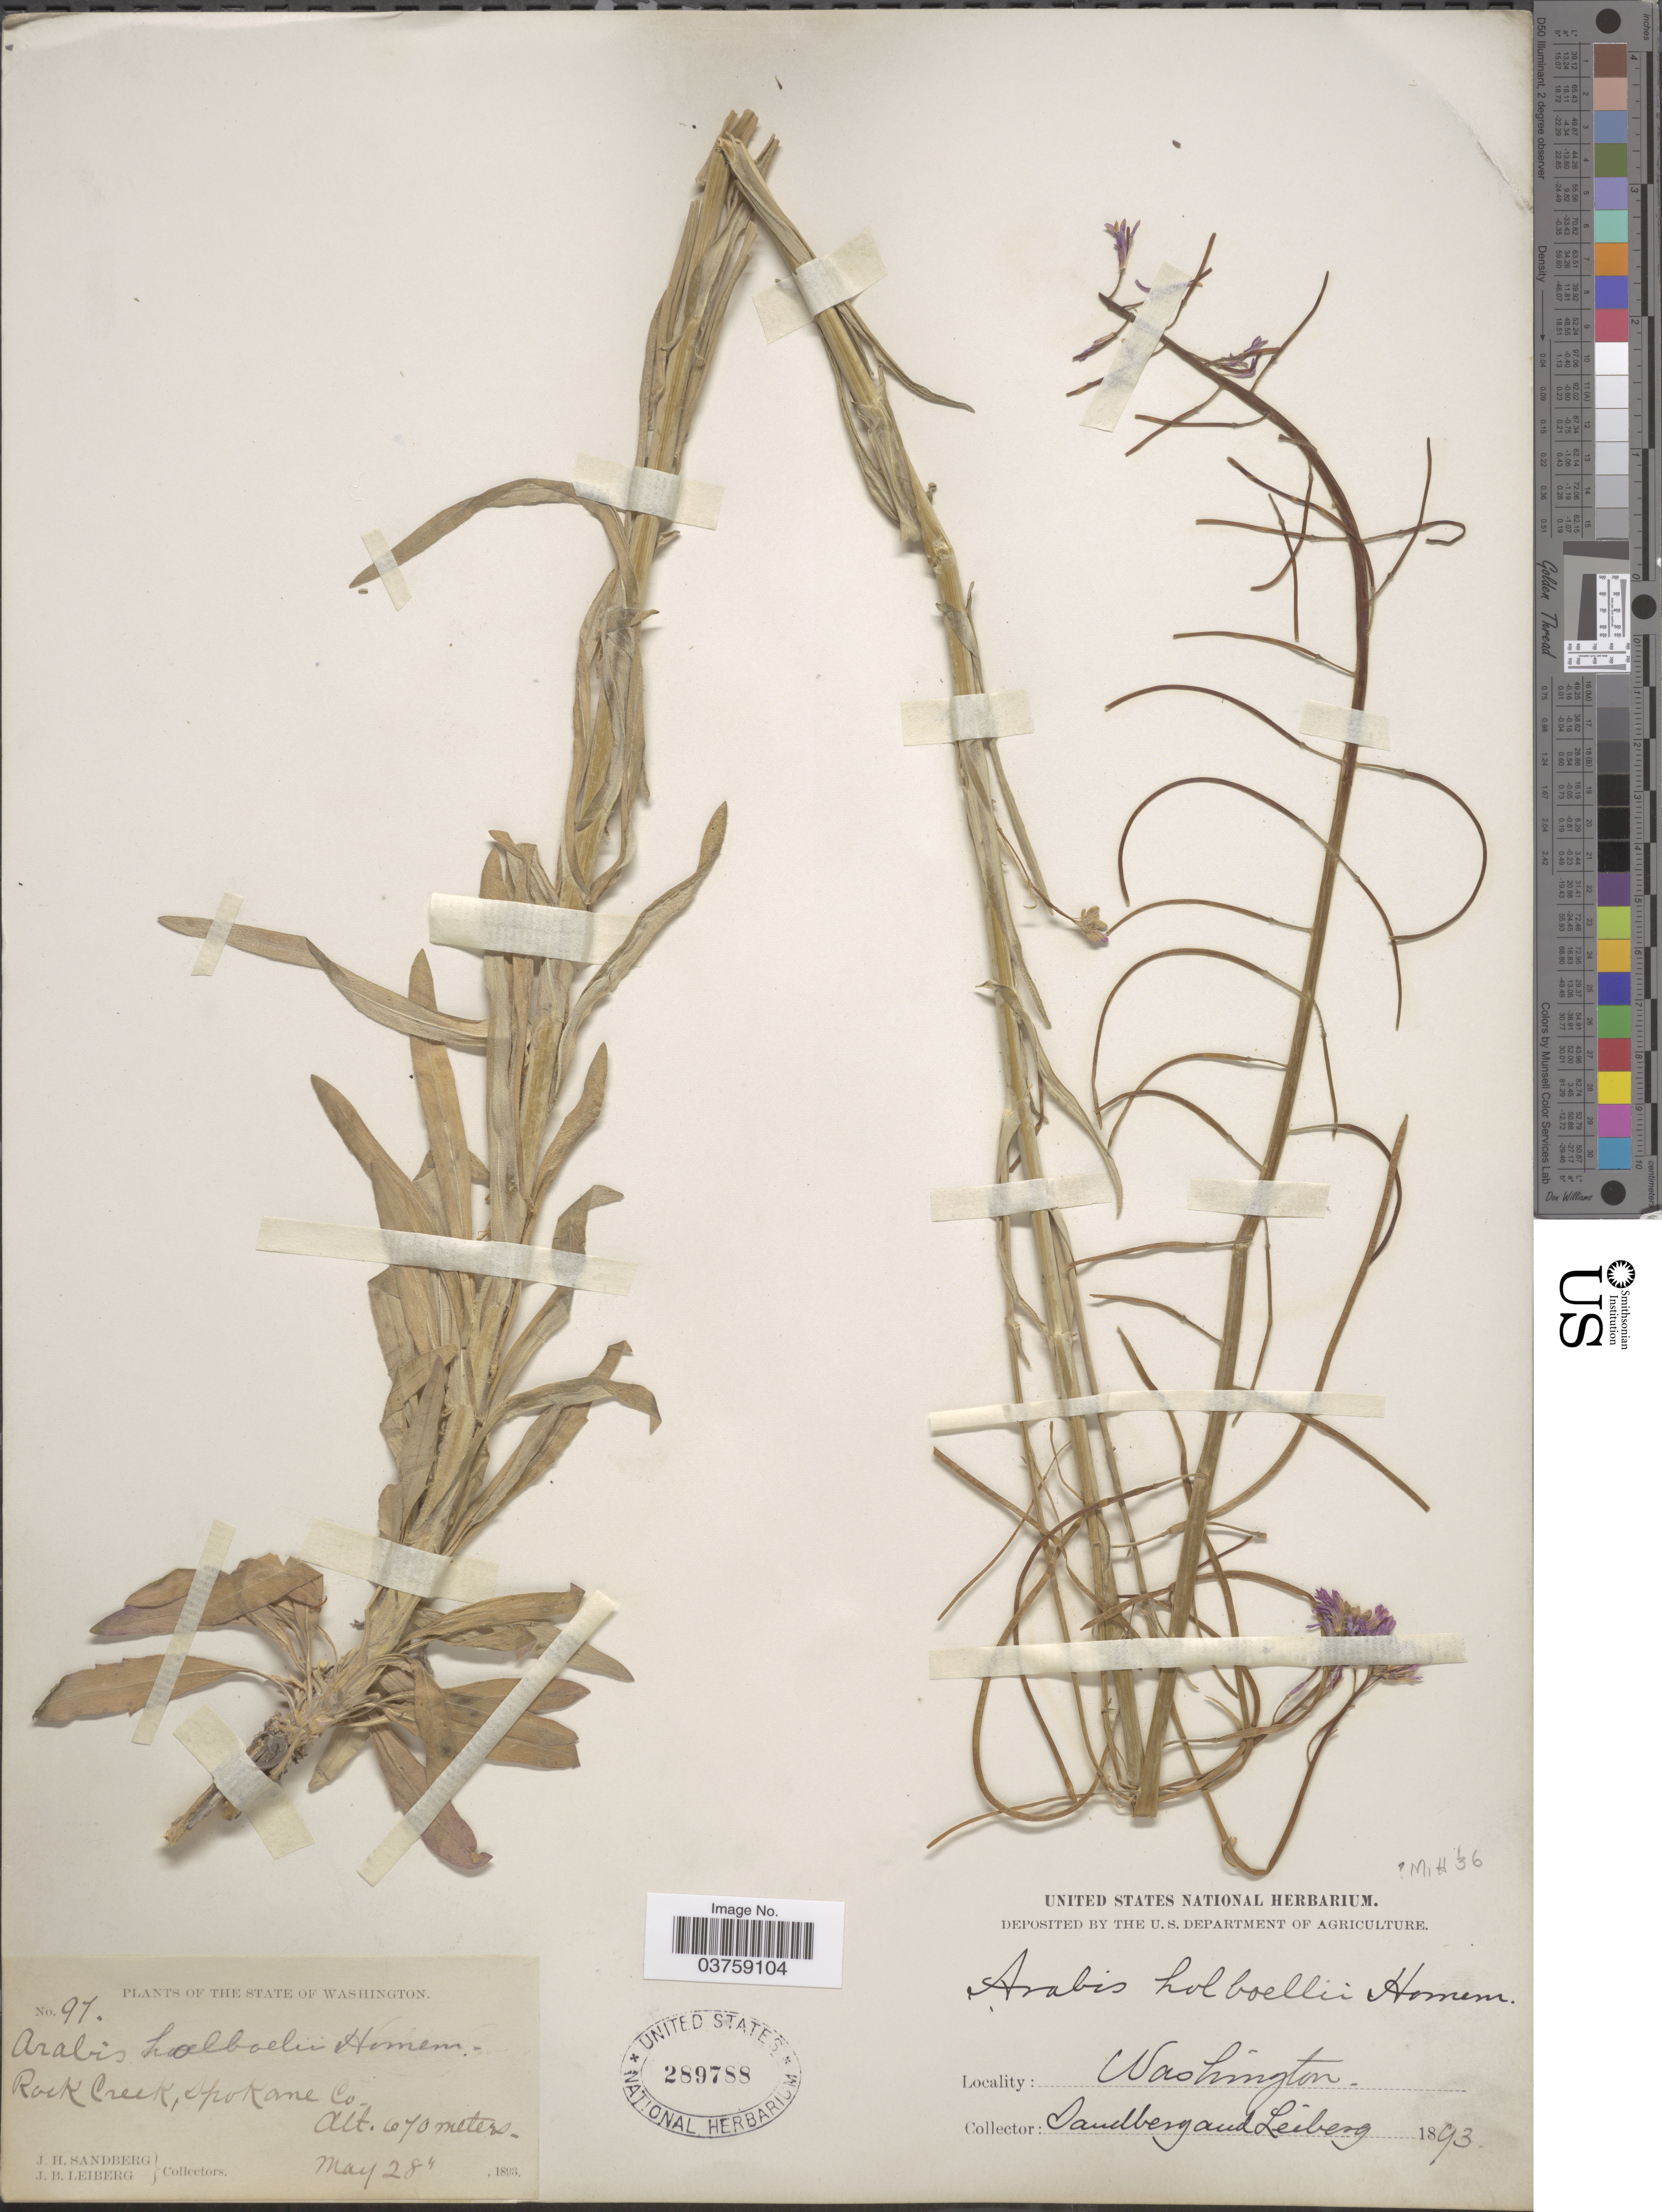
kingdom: Plantae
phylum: Tracheophyta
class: Magnoliopsida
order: Brassicales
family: Brassicaceae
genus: Arabis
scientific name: Arabis sparsiflora var. subvillosa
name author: (S. Watson) Rollins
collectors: J. H. Sandberg & J. B. Leiberg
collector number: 97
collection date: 1893-05-28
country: United States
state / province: Washington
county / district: Spokane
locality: Rock Creek, Spokane Co.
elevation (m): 670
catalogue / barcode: US 289788